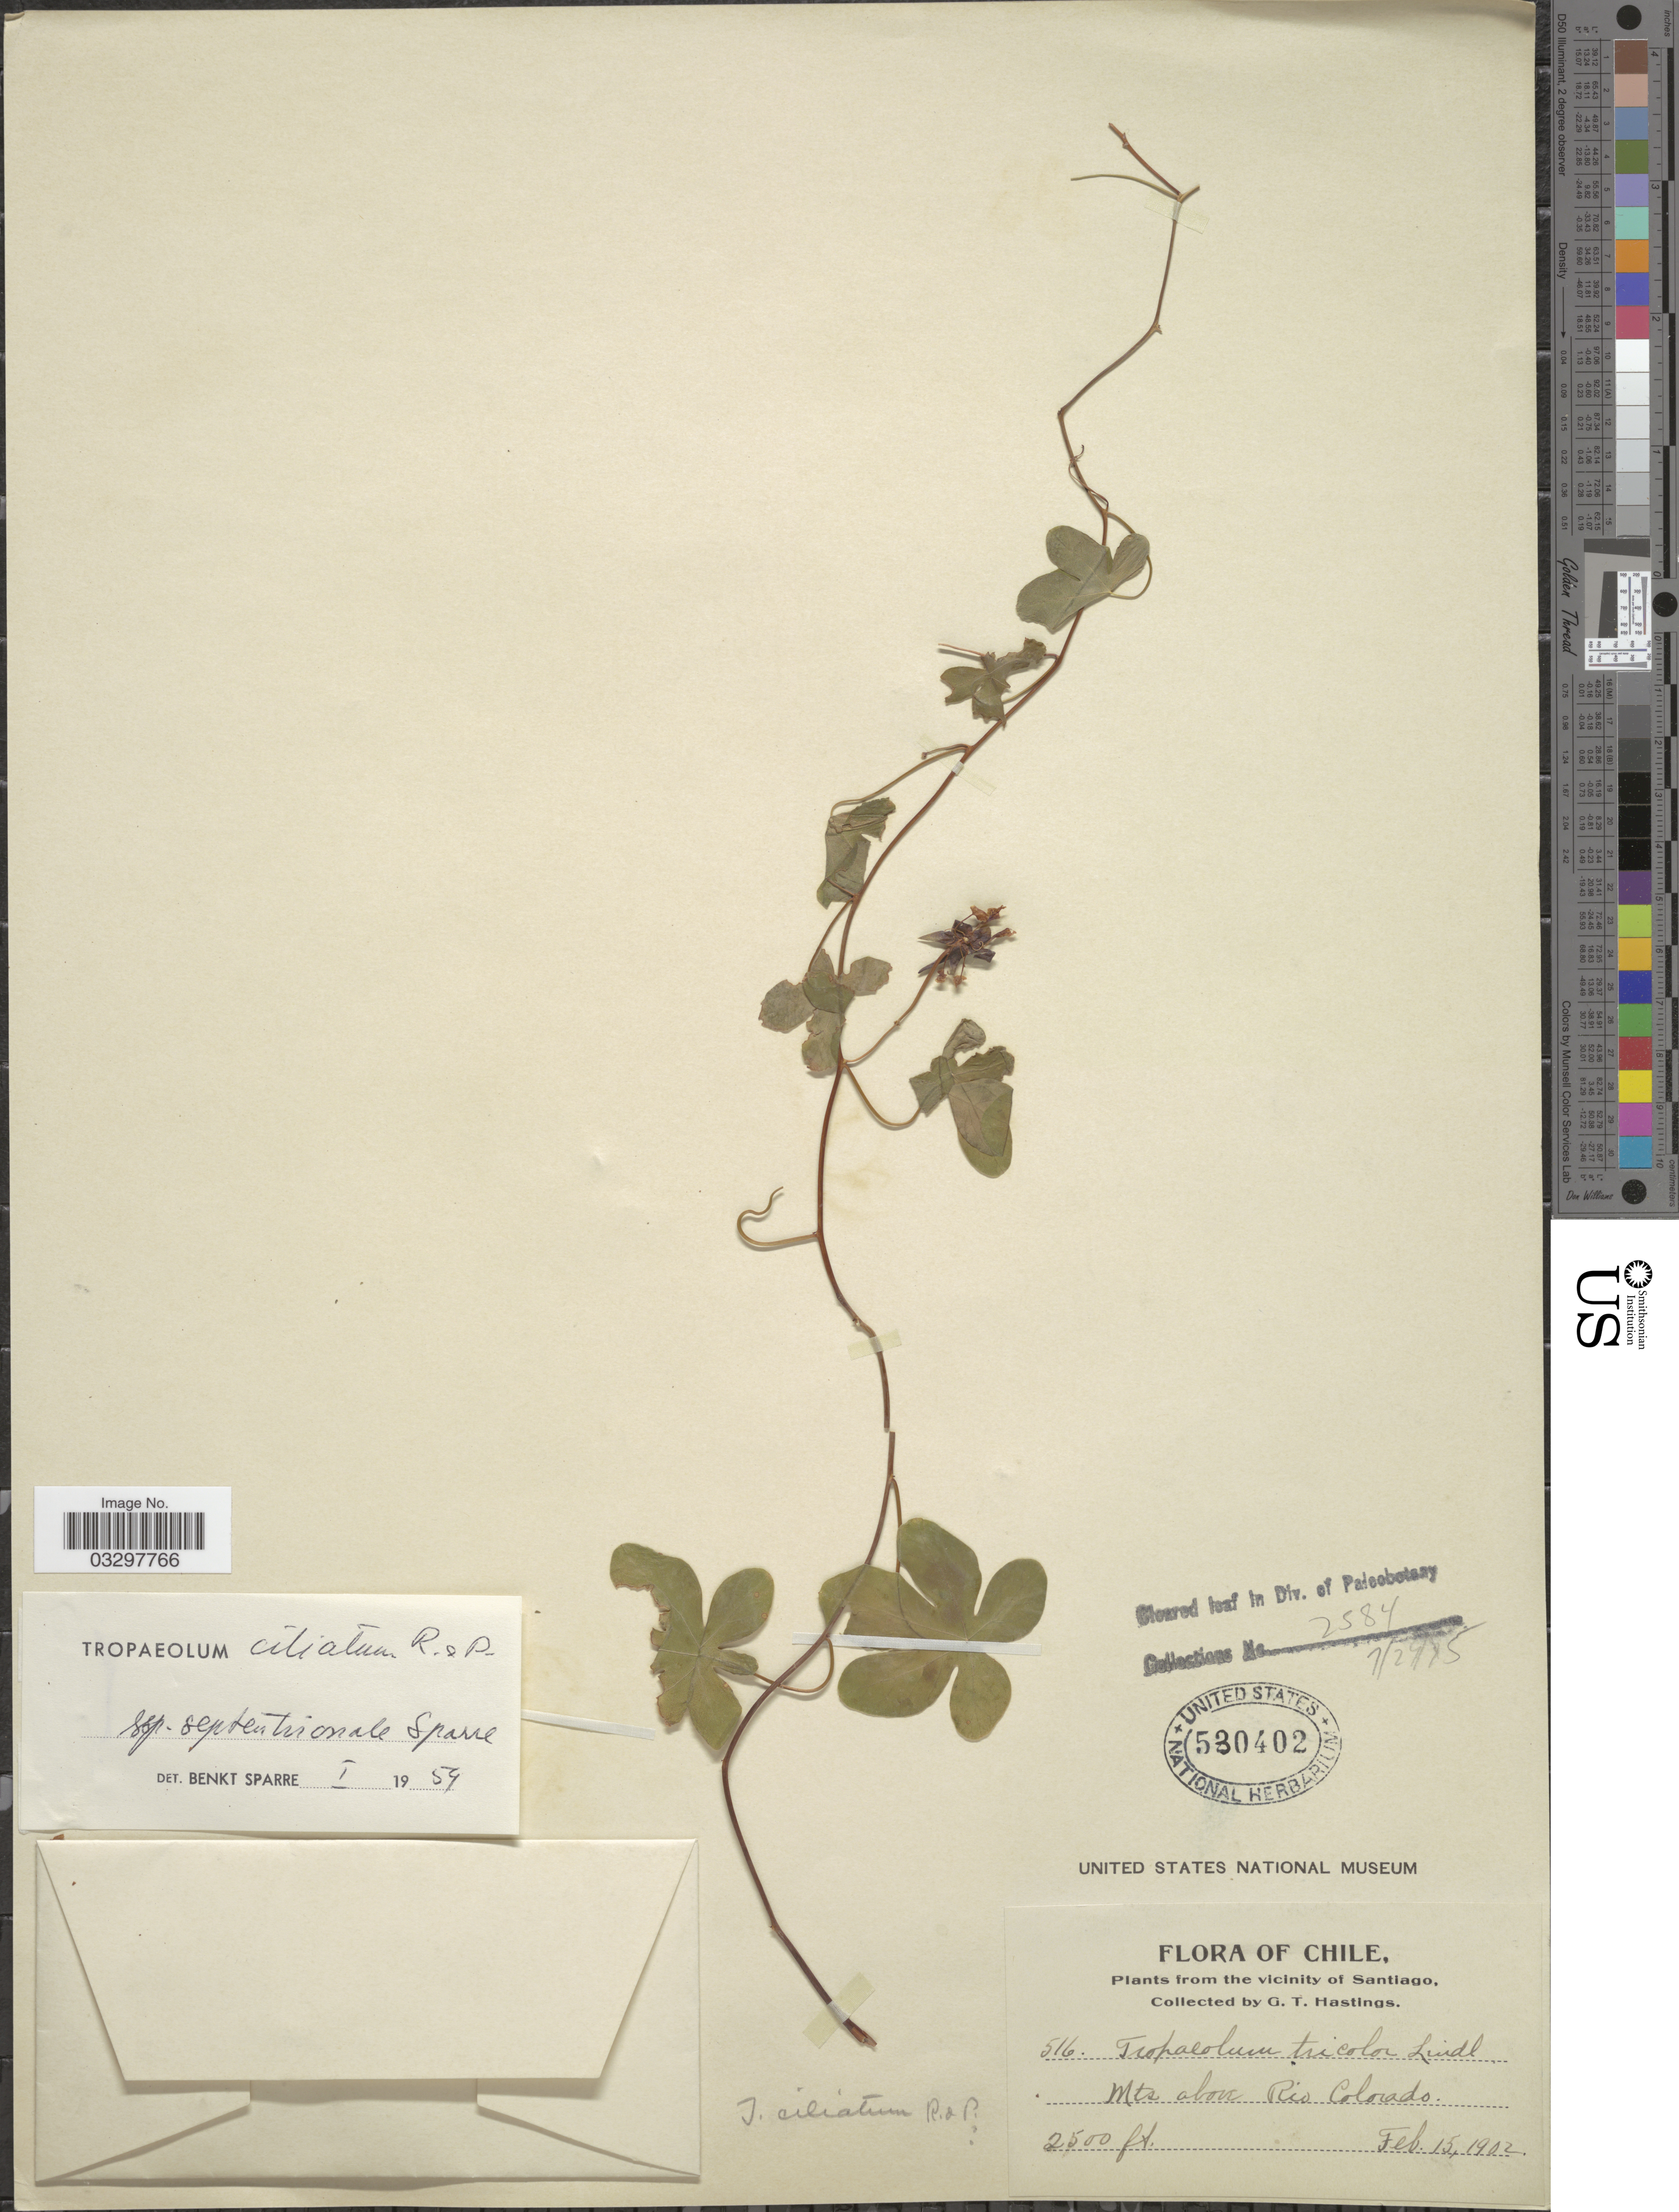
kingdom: Plantae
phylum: Tracheophyta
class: Magnoliopsida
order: Brassicales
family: Tropaeolaceae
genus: Tropaeolum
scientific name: Tropaeolum ciliatum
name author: Ruiz & Pav.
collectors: G. Hastings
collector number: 516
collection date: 1902-02-15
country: Chile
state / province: Región Metropolitana (RM)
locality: From the Vicinity of Santiago. Mts above Rio Colorado.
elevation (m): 762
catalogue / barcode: US 530402